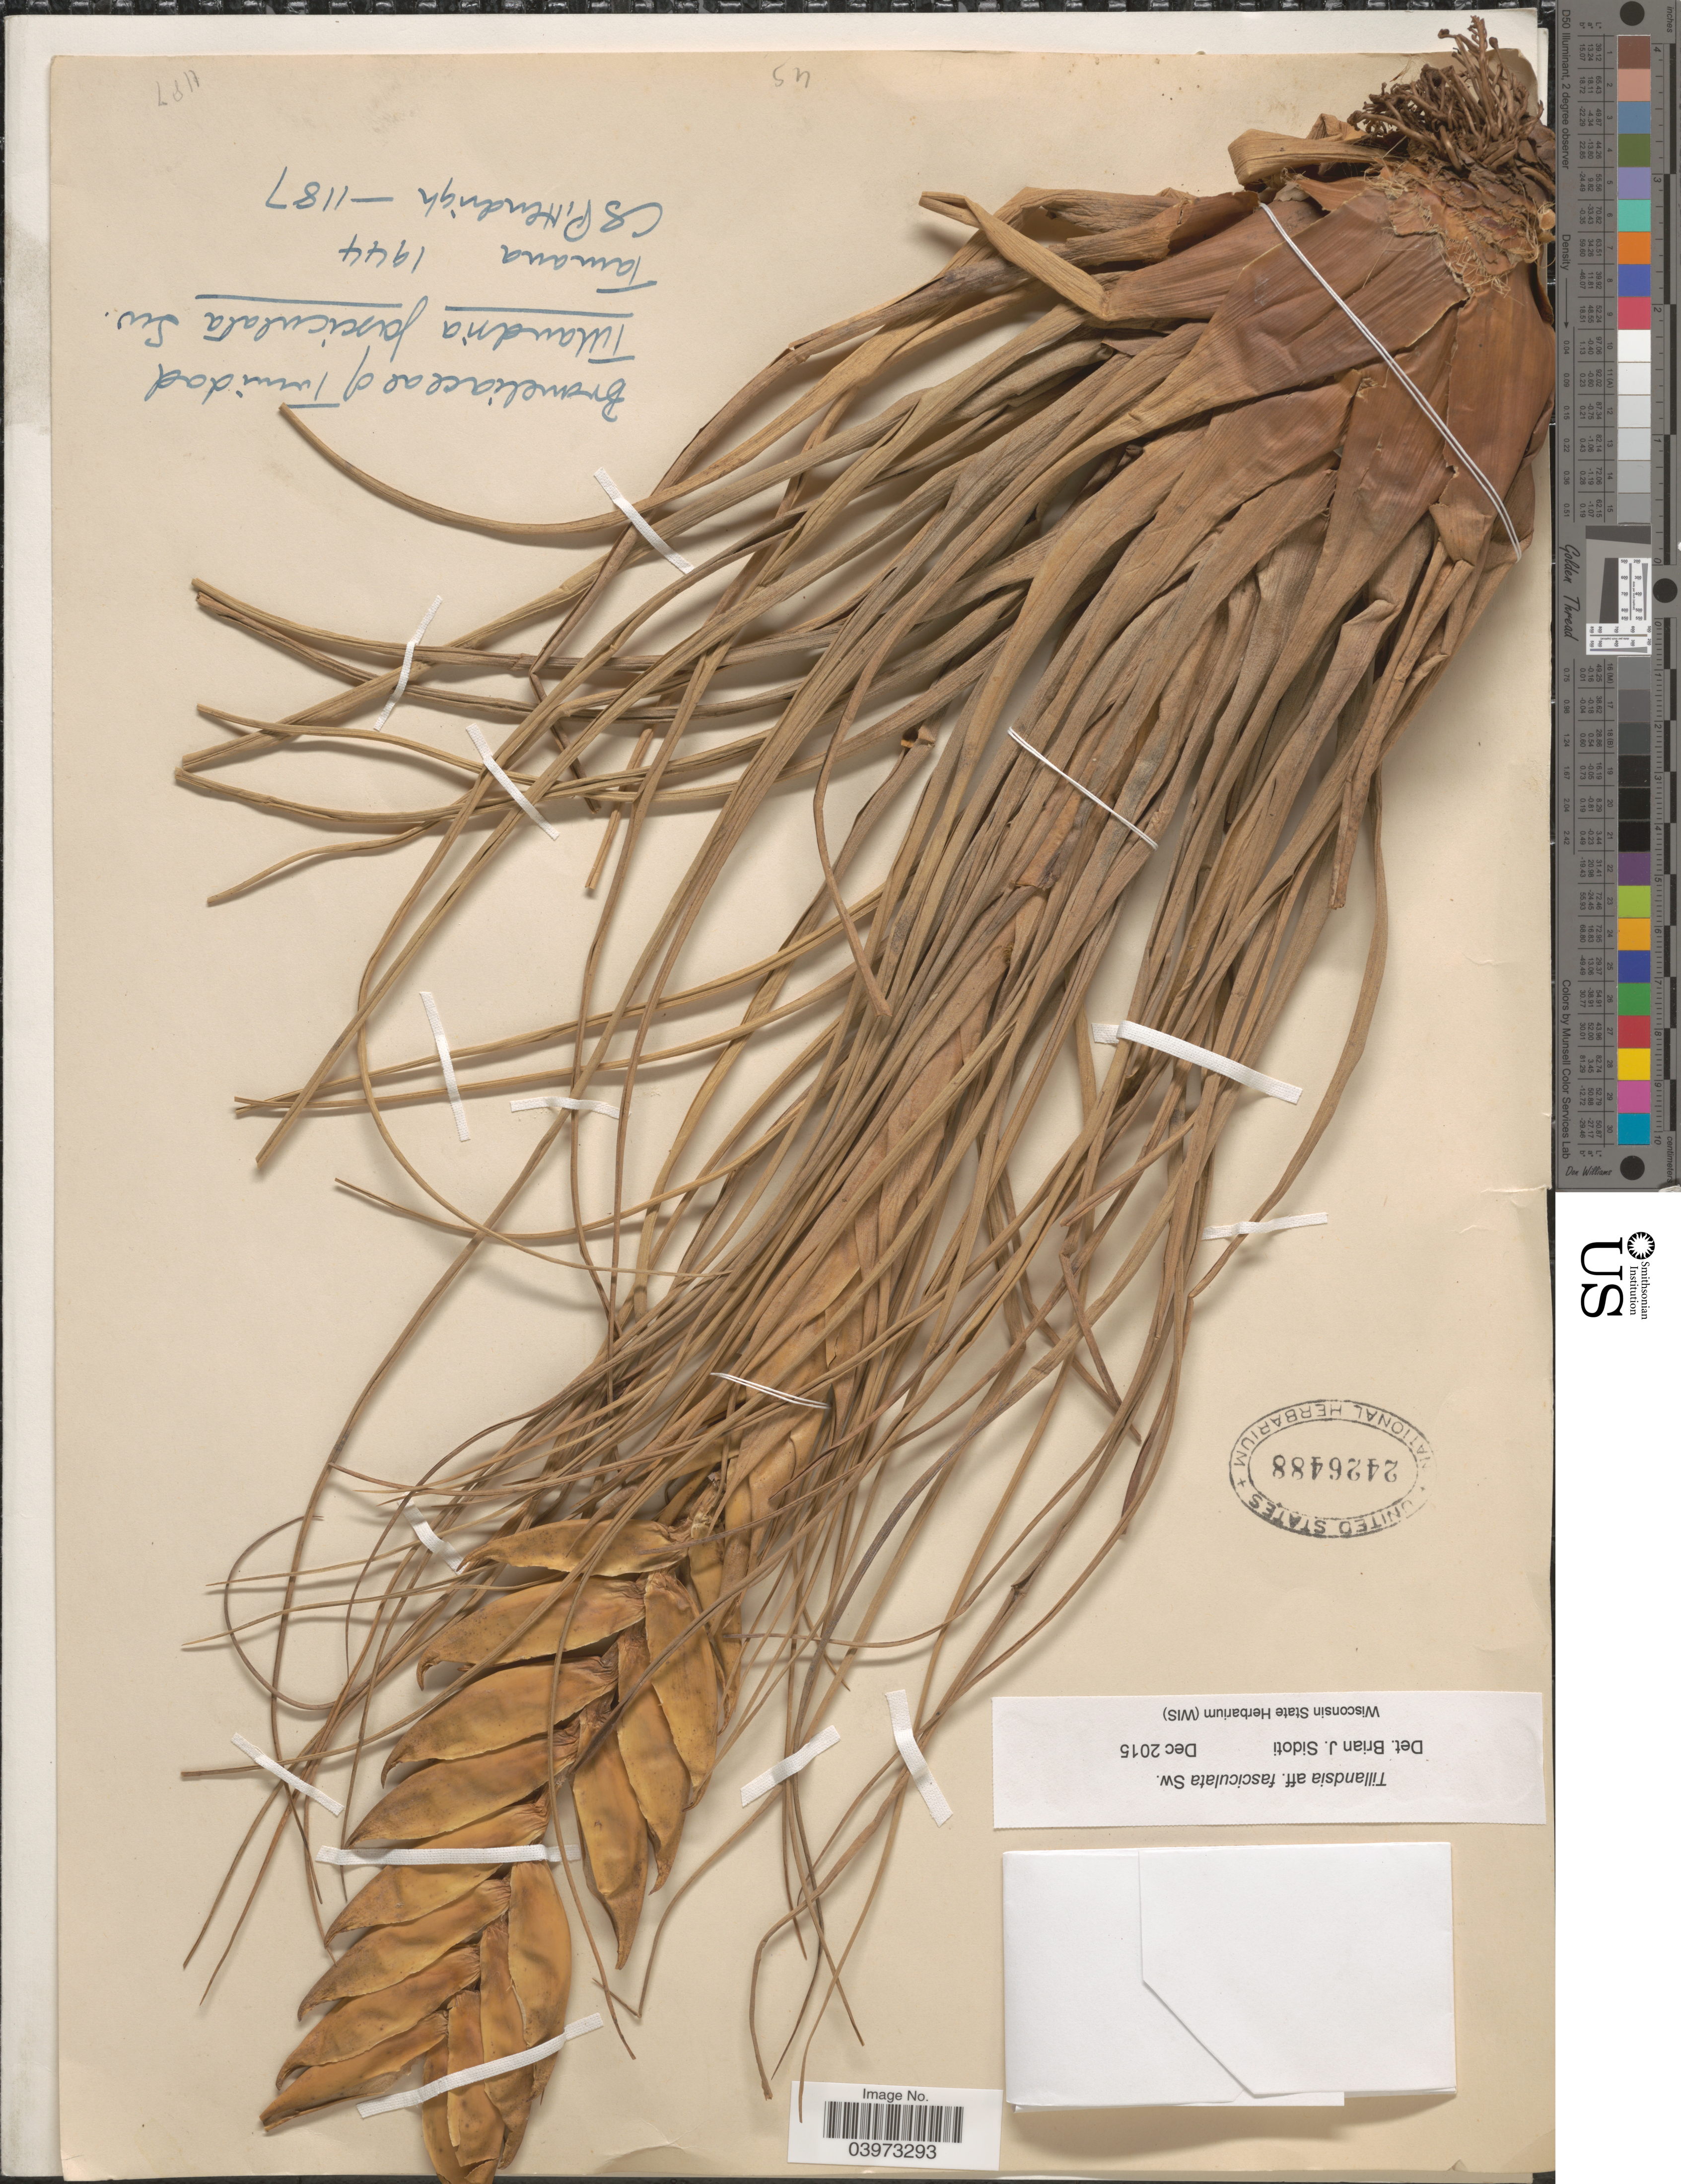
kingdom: Plantae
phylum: Tracheophyta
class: Liliopsida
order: Poales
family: Bromeliaceae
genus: Tillandsia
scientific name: Tillandsia fasciculata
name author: Sw.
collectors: C. Pittendrigh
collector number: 1187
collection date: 1944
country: Trinidad and Tobago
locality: Trinidad. Tamana.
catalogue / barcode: US 2426488